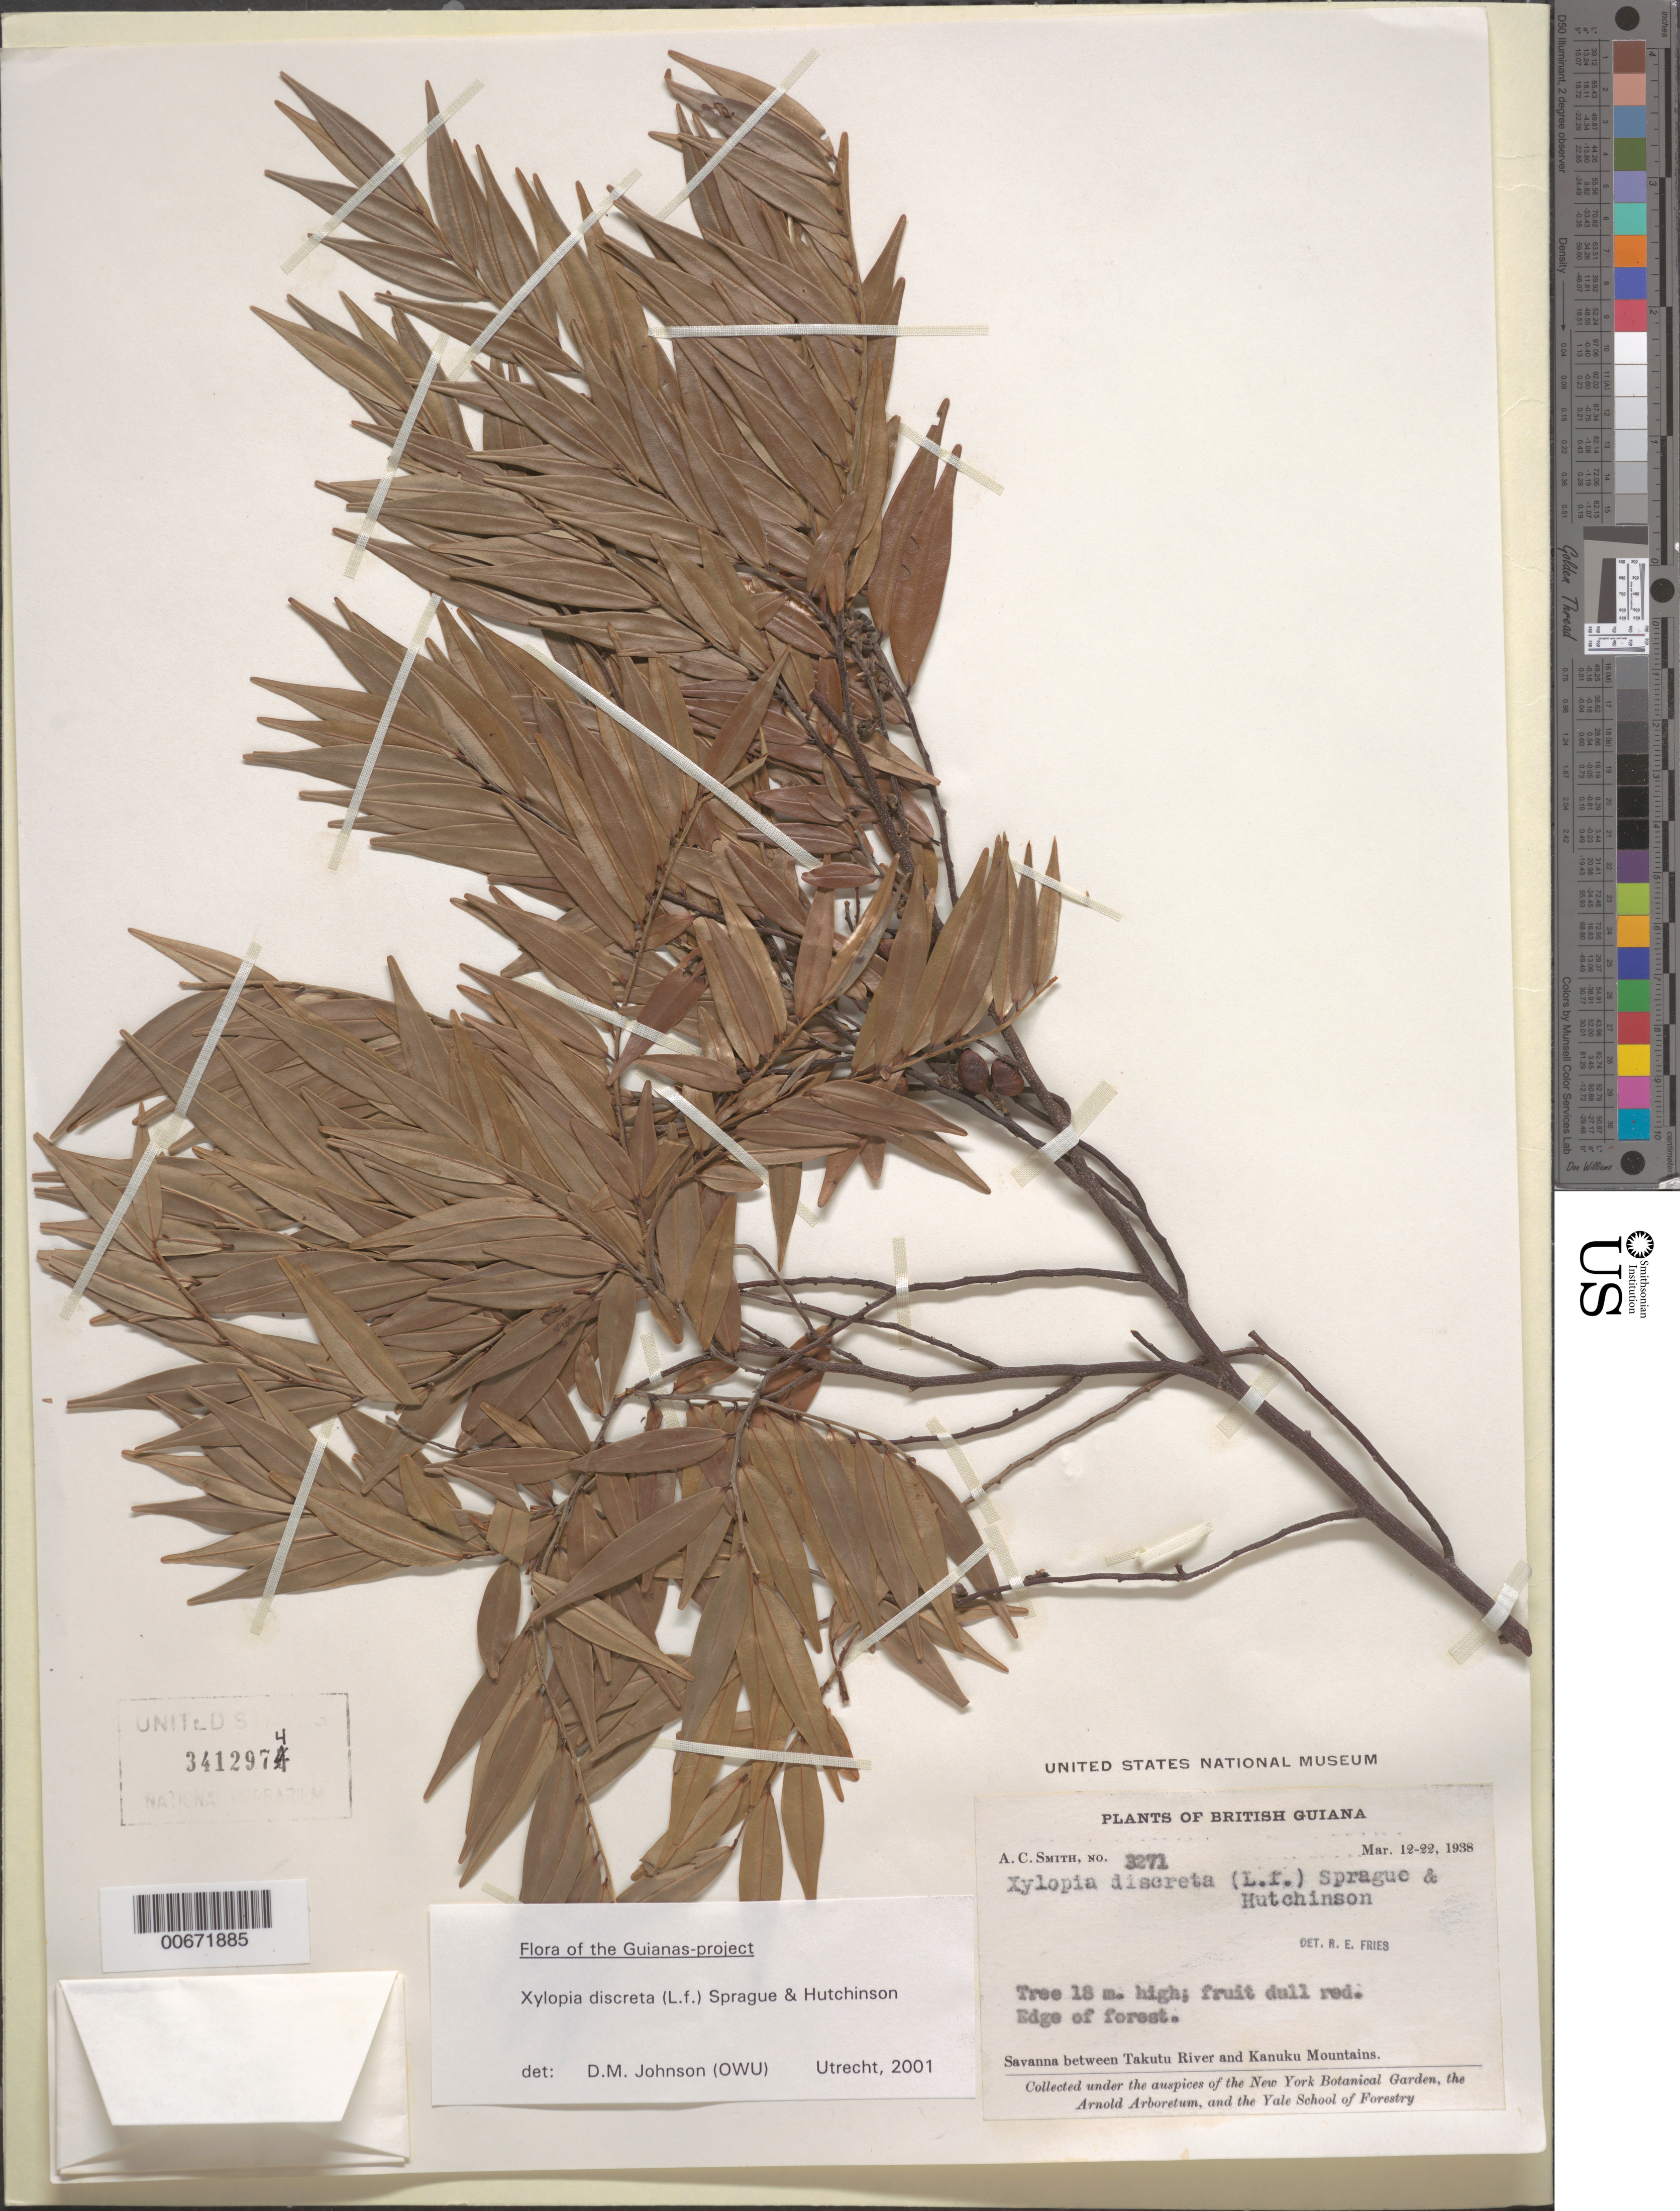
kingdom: Plantae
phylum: Tracheophyta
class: Magnoliopsida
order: Magnoliales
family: Annonaceae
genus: Xylopia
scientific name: Xylopia discreta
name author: (L. f.) Sprague & Hutch.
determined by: Johnson, D. M.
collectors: A. C. Smith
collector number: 3271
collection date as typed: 12-Mar-38 to 22-Mar-38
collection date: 1938-03-12/1938-03-22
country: Guyana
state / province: U. Takutu-U. Essequibo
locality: Kanuku Mts., savanna betw. mts. and Takutu R.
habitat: Edge of forest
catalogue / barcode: US 3412974